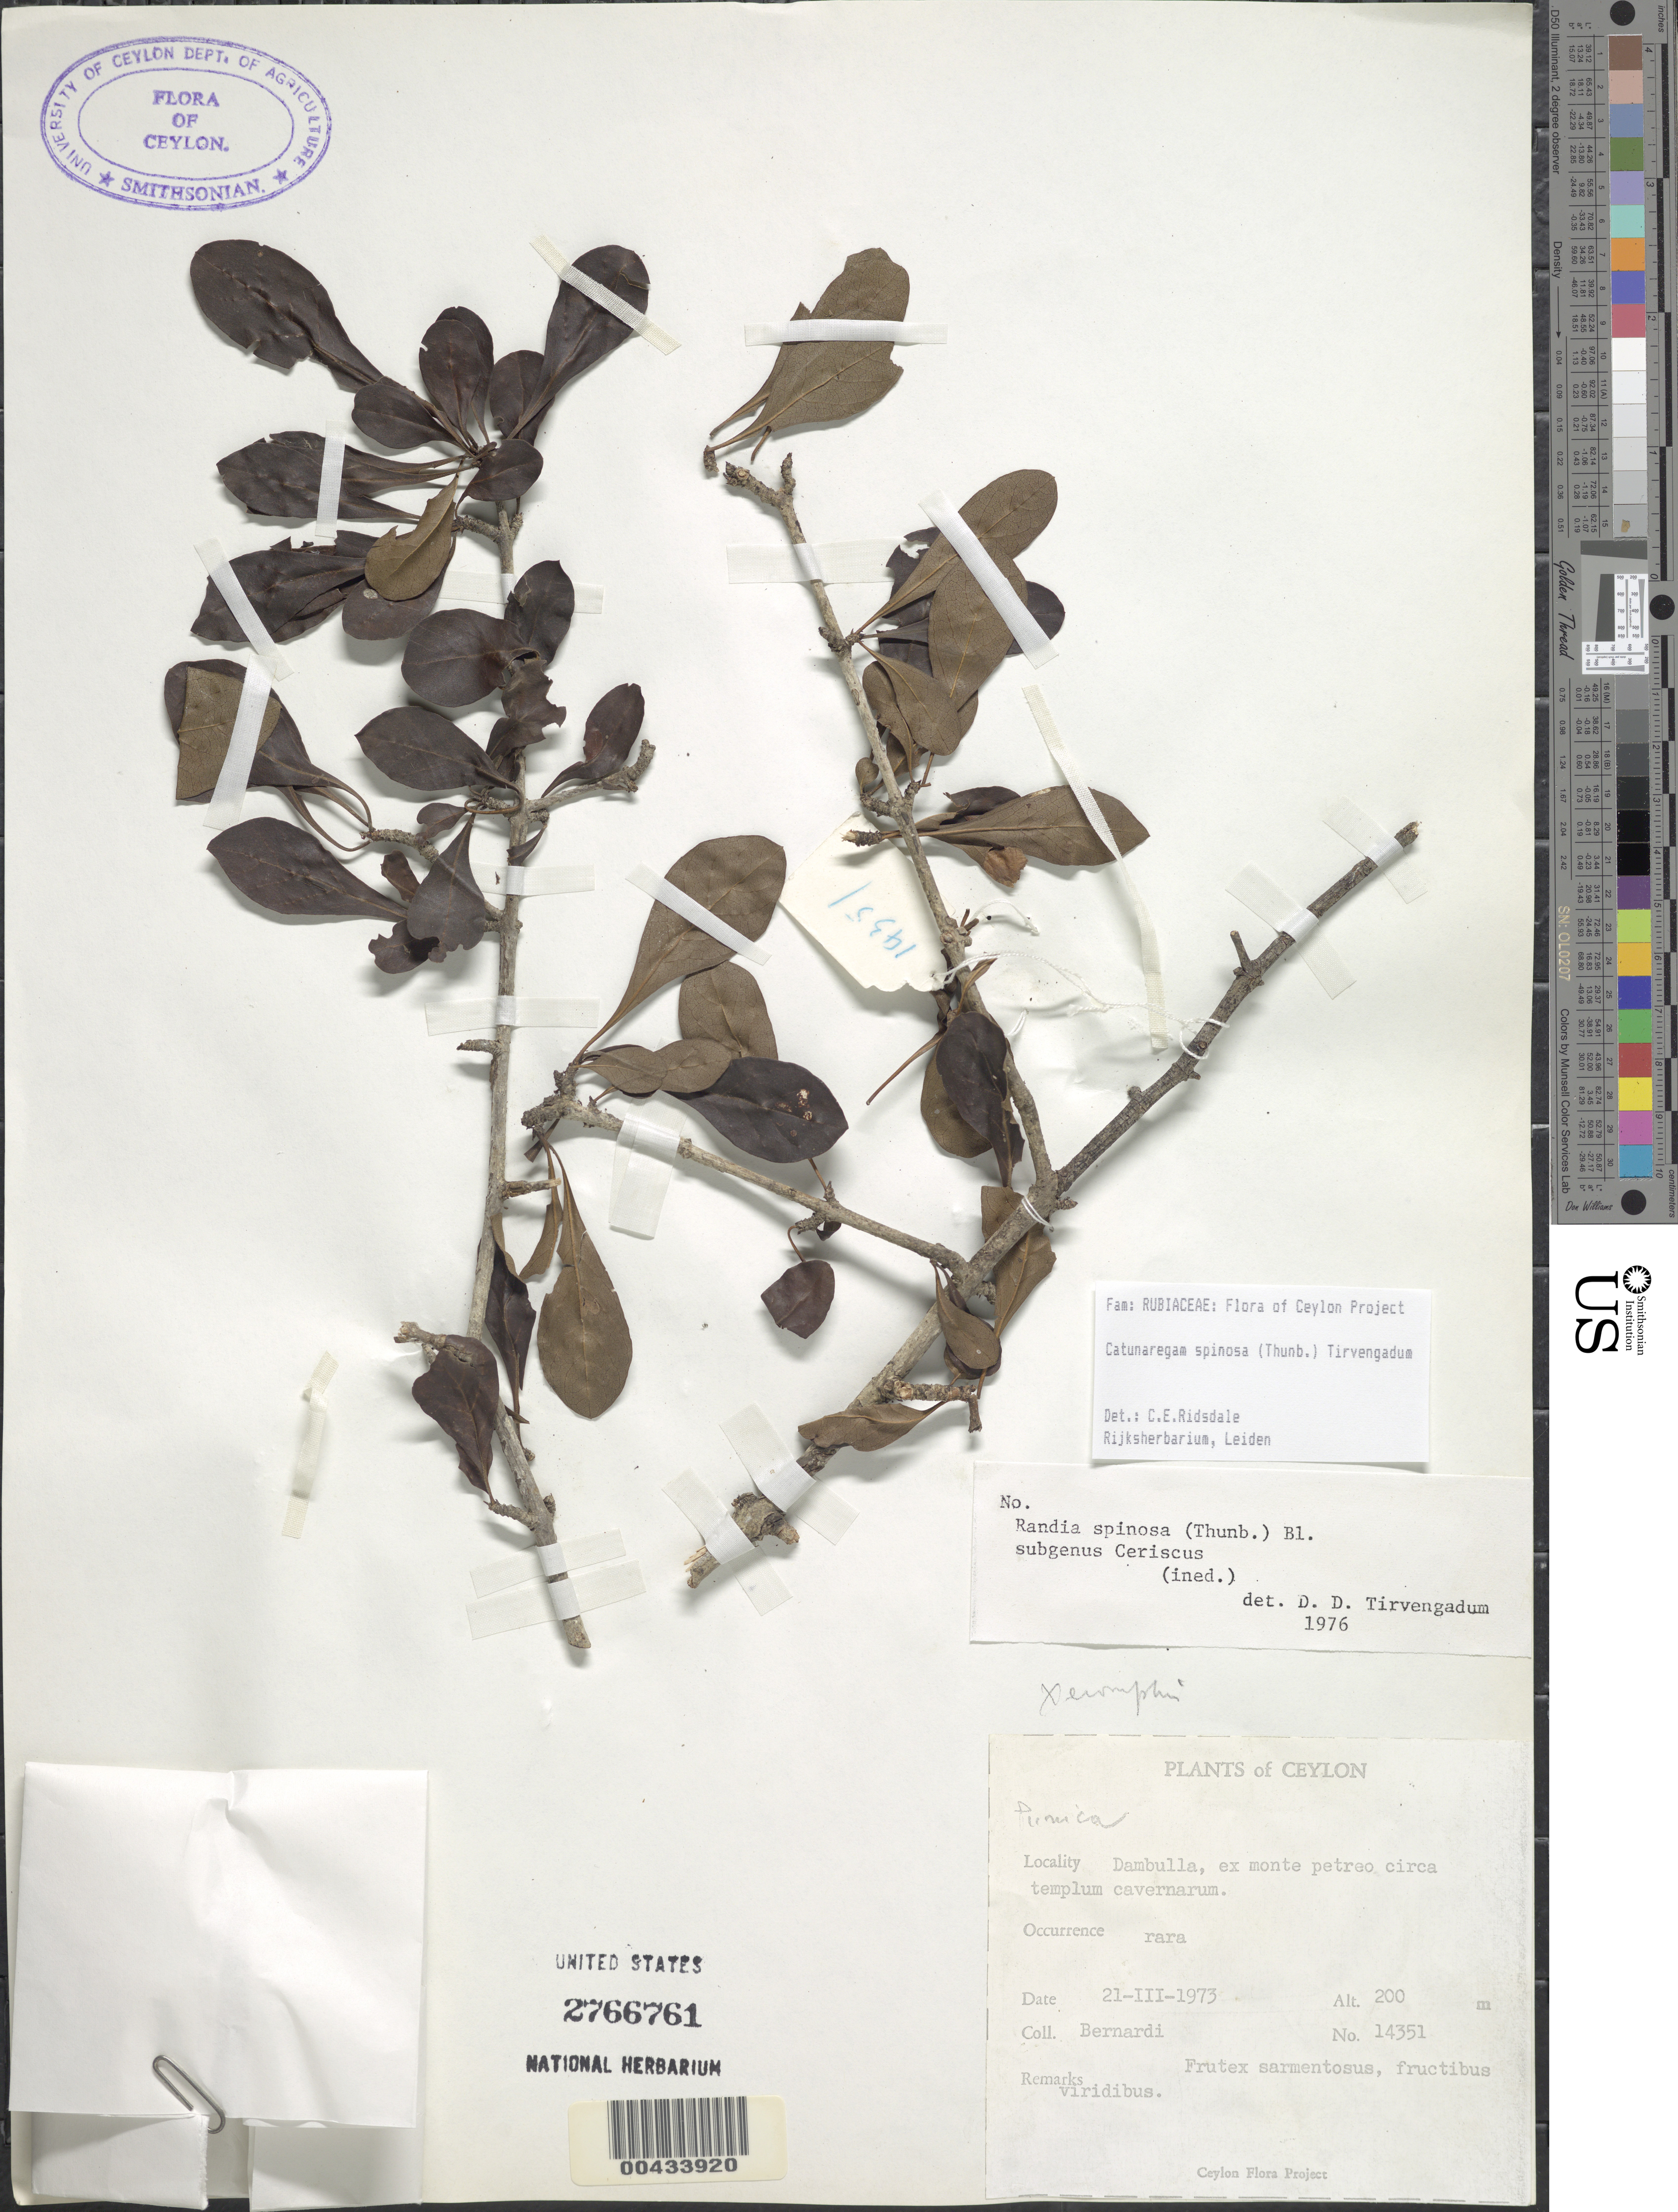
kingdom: Plantae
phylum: Tracheophyta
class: Magnoliopsida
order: Gentianales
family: Rubiaceae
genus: Catunaregam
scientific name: Catunaregam spinosa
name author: (Thunb.) Tirveng.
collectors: W. Bernardi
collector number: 14351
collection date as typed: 21 Mar 1973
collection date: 1973-03-21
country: Sri Lanka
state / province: Central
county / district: Matale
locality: Dambulla, ex monte petreo circa templum cavernarum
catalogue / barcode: US 2766761